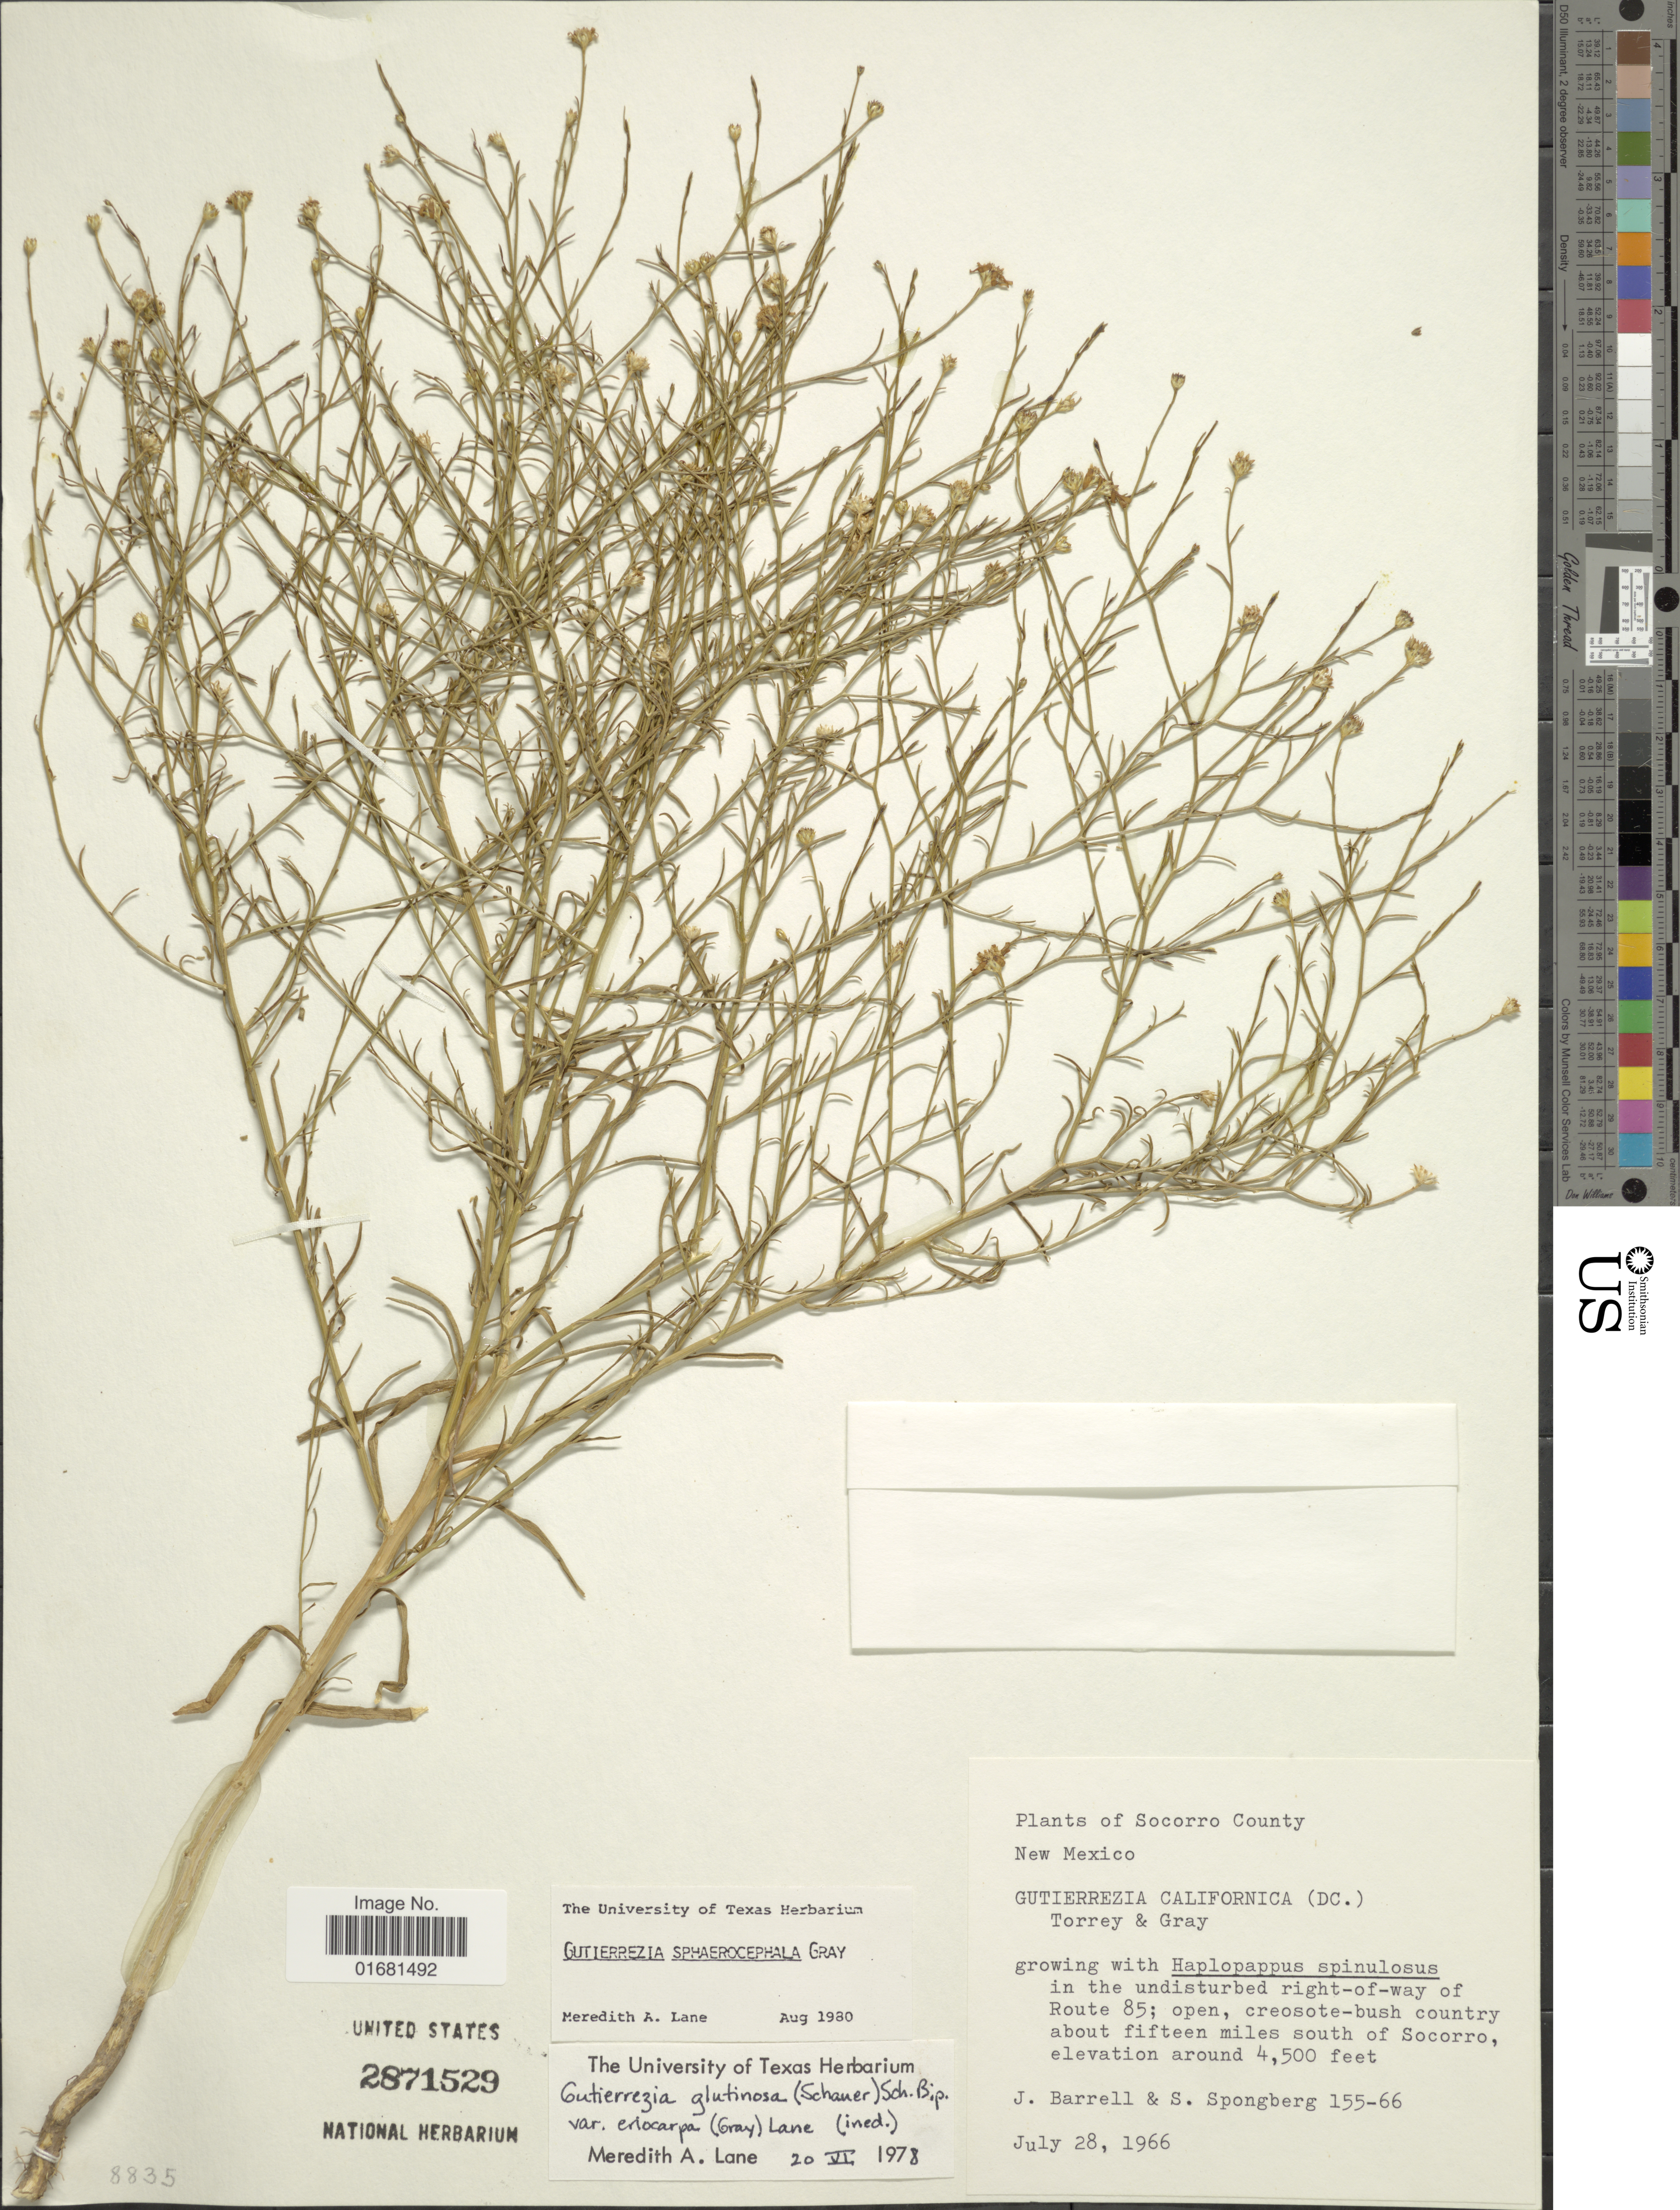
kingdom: Plantae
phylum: Tracheophyta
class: Magnoliopsida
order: Asterales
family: Asteraceae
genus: Gutierrezia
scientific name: Gutierrezia sphaerocephala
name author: A. Gray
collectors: J. Barrell & S. A.Spongberg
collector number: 155-66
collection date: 1966-07-28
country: United States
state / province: New Mexico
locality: New Mexico. in the undisturbed roight-of-way of Route 85; open, creosote-bush country about fifteen miles south of Socorro,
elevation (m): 1372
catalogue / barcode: US 2871529